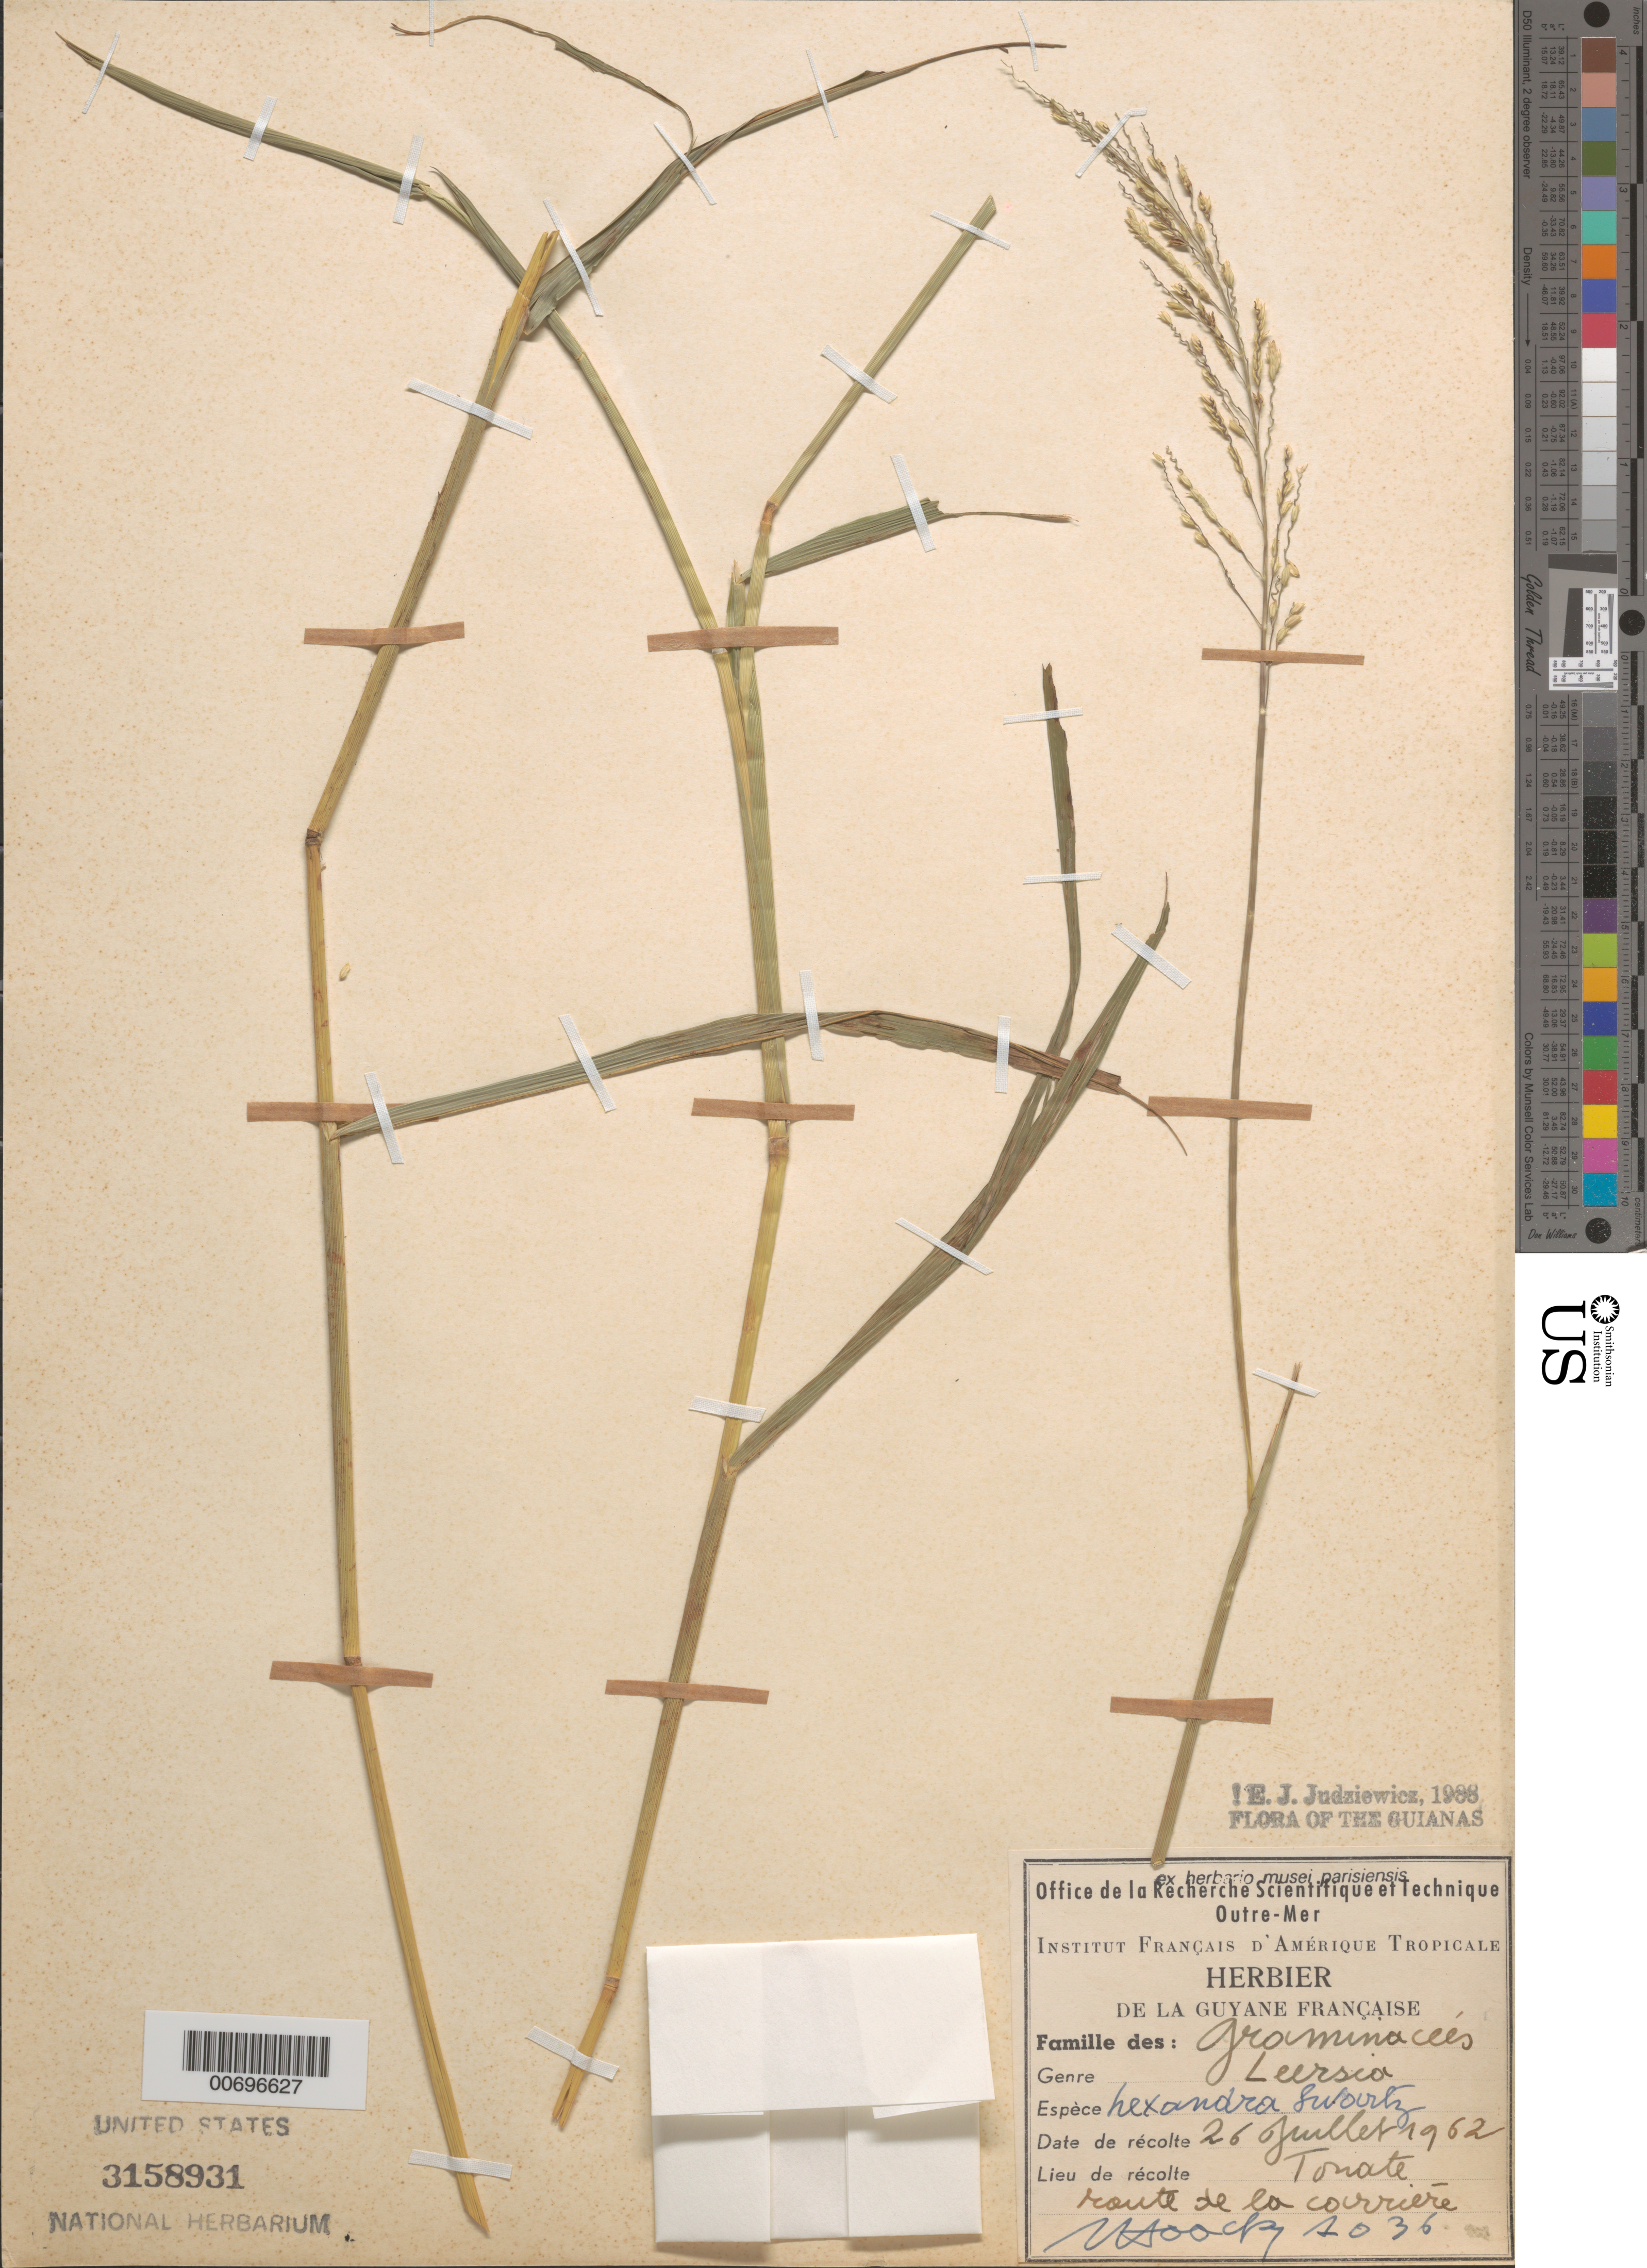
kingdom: Plantae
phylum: Tracheophyta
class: Liliopsida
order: Poales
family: Poaceae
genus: Leersia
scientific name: Leersia hexandra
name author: Sw.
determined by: Judziewicz, E. J.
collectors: J. Hoock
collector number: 1036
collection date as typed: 26-Jul-62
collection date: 1962-07-26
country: French Guiana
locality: Tonate, route de la carrieré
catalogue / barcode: US 3158931